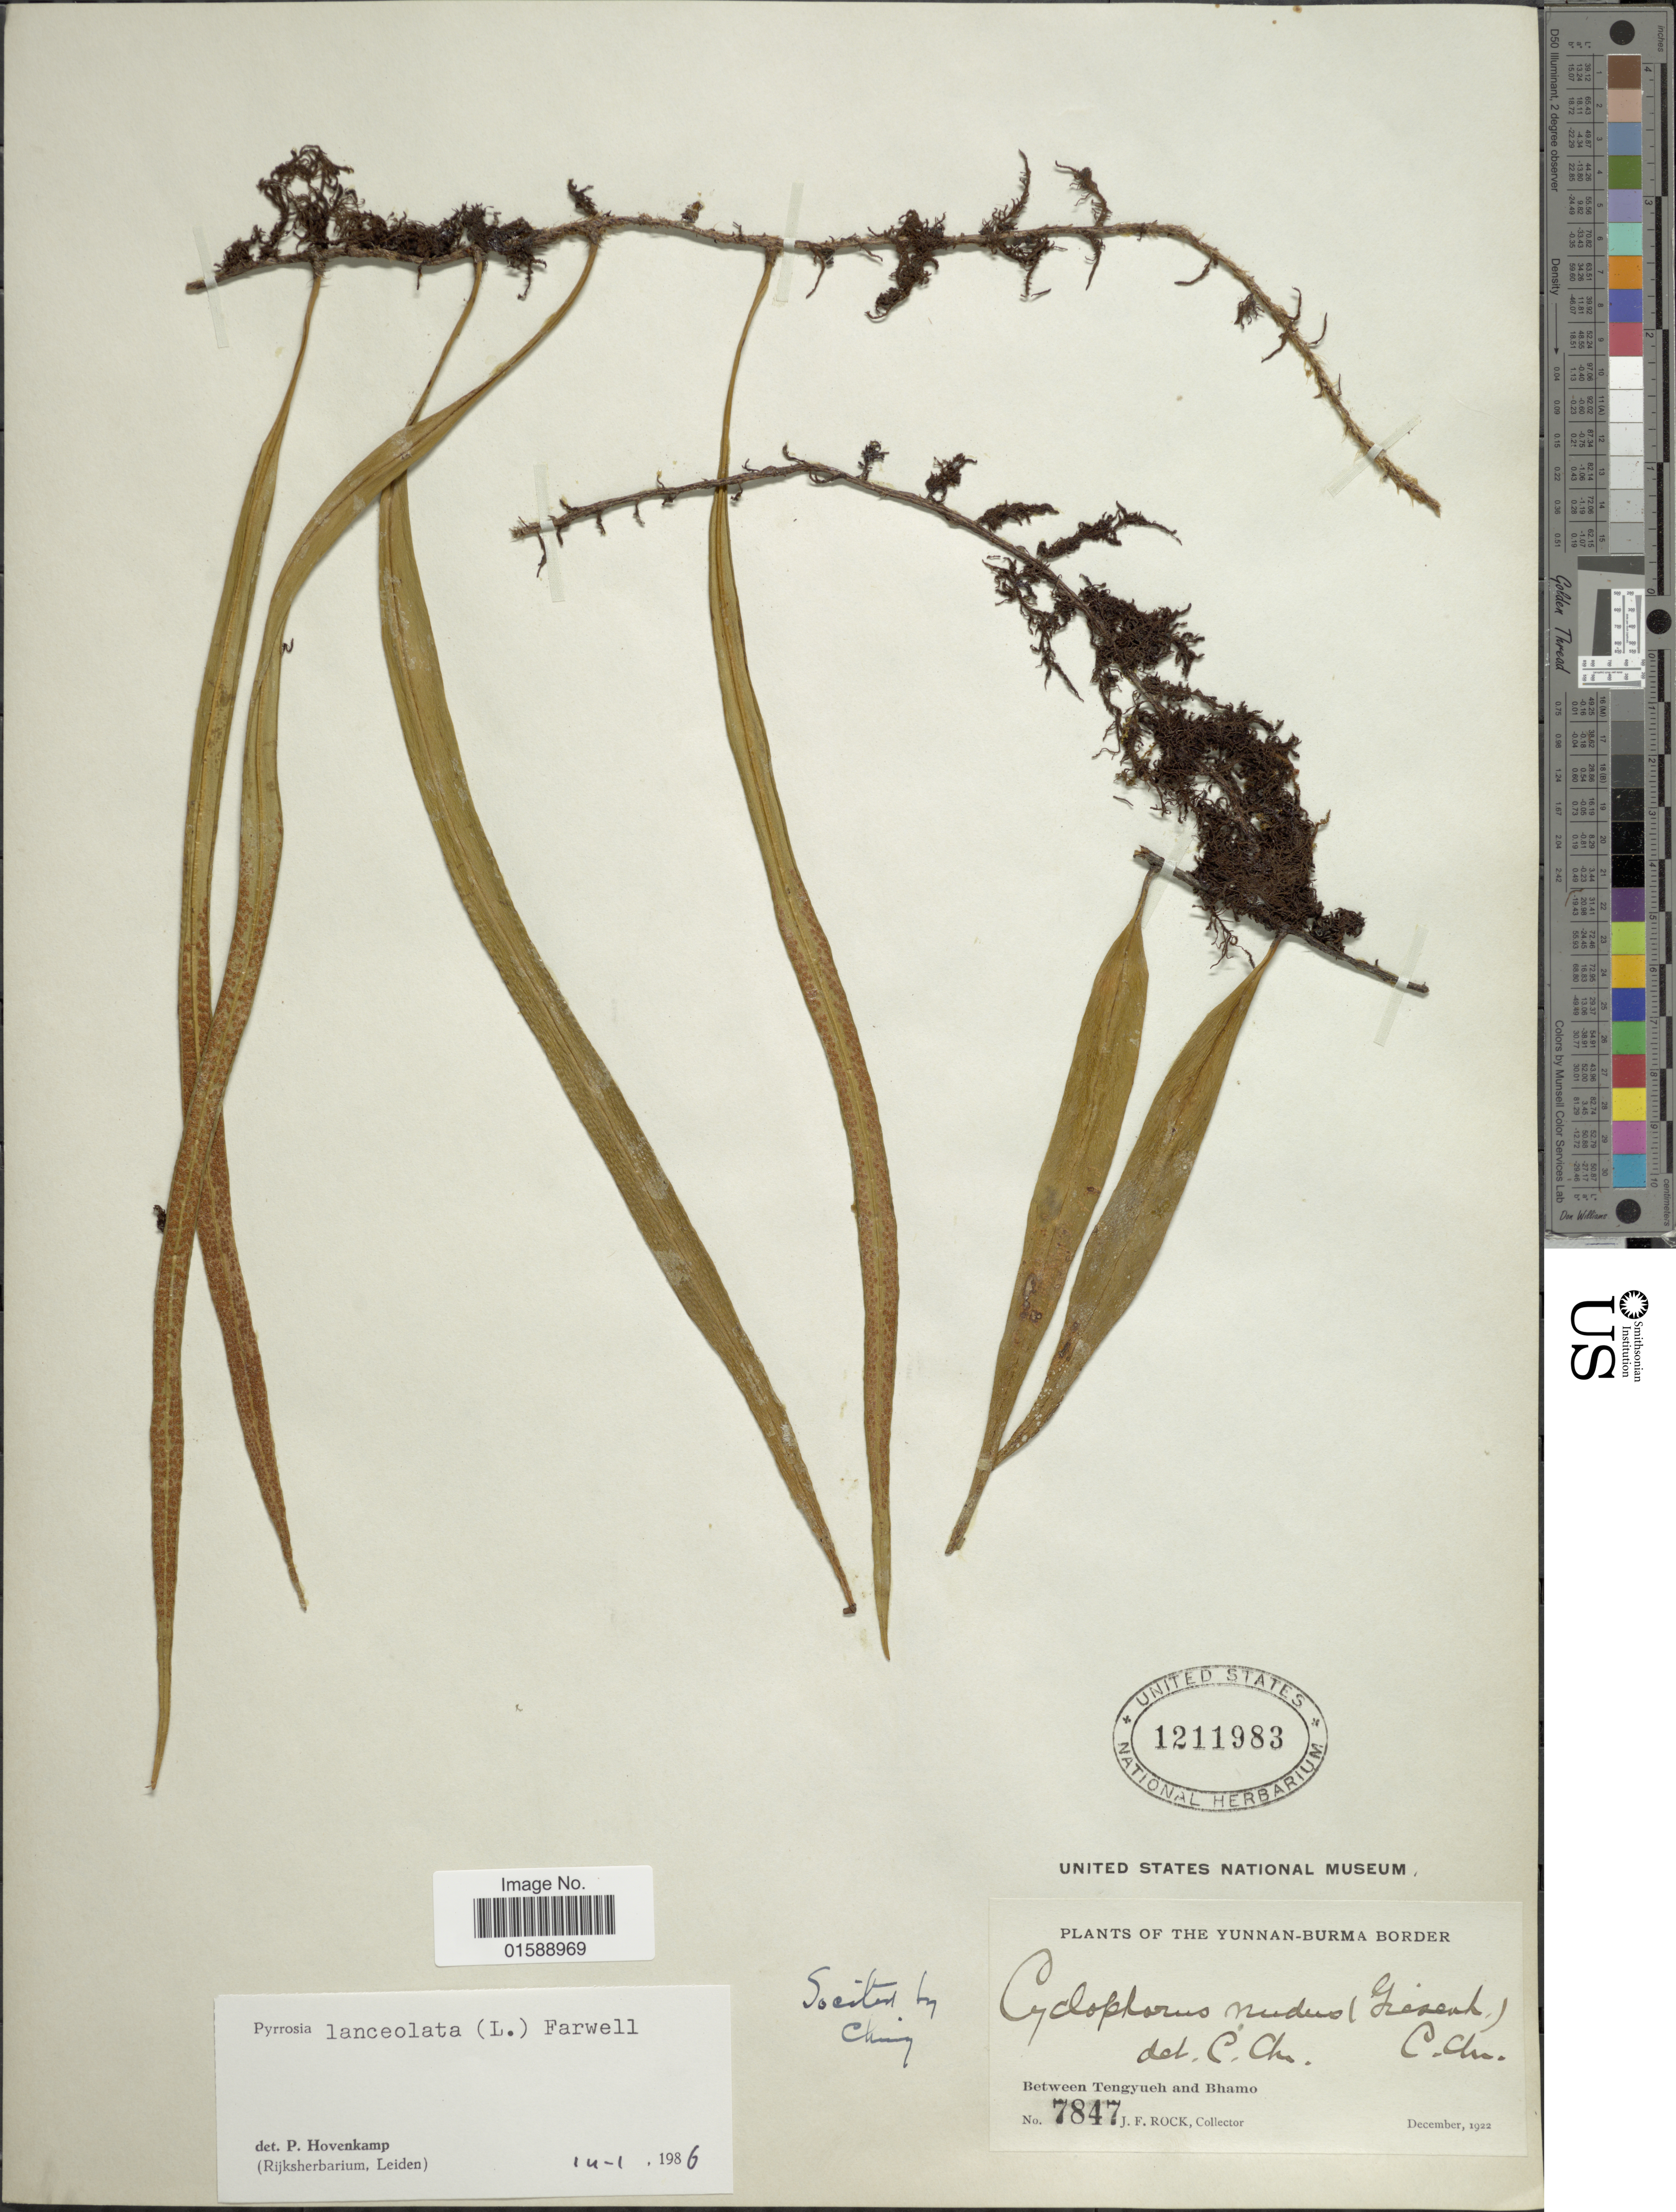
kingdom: Plantae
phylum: Tracheophyta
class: Polypodiopsida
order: Polypodiales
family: Polypodiaceae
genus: Pyrrosia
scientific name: Pyrrosia lanceolata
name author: (L.) Farw.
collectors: J. Rock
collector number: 7847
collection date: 1922-12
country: China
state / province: Yunnan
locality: The Yunnan-Burma border. Between Tengyueh and Bhamo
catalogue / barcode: US 1211983